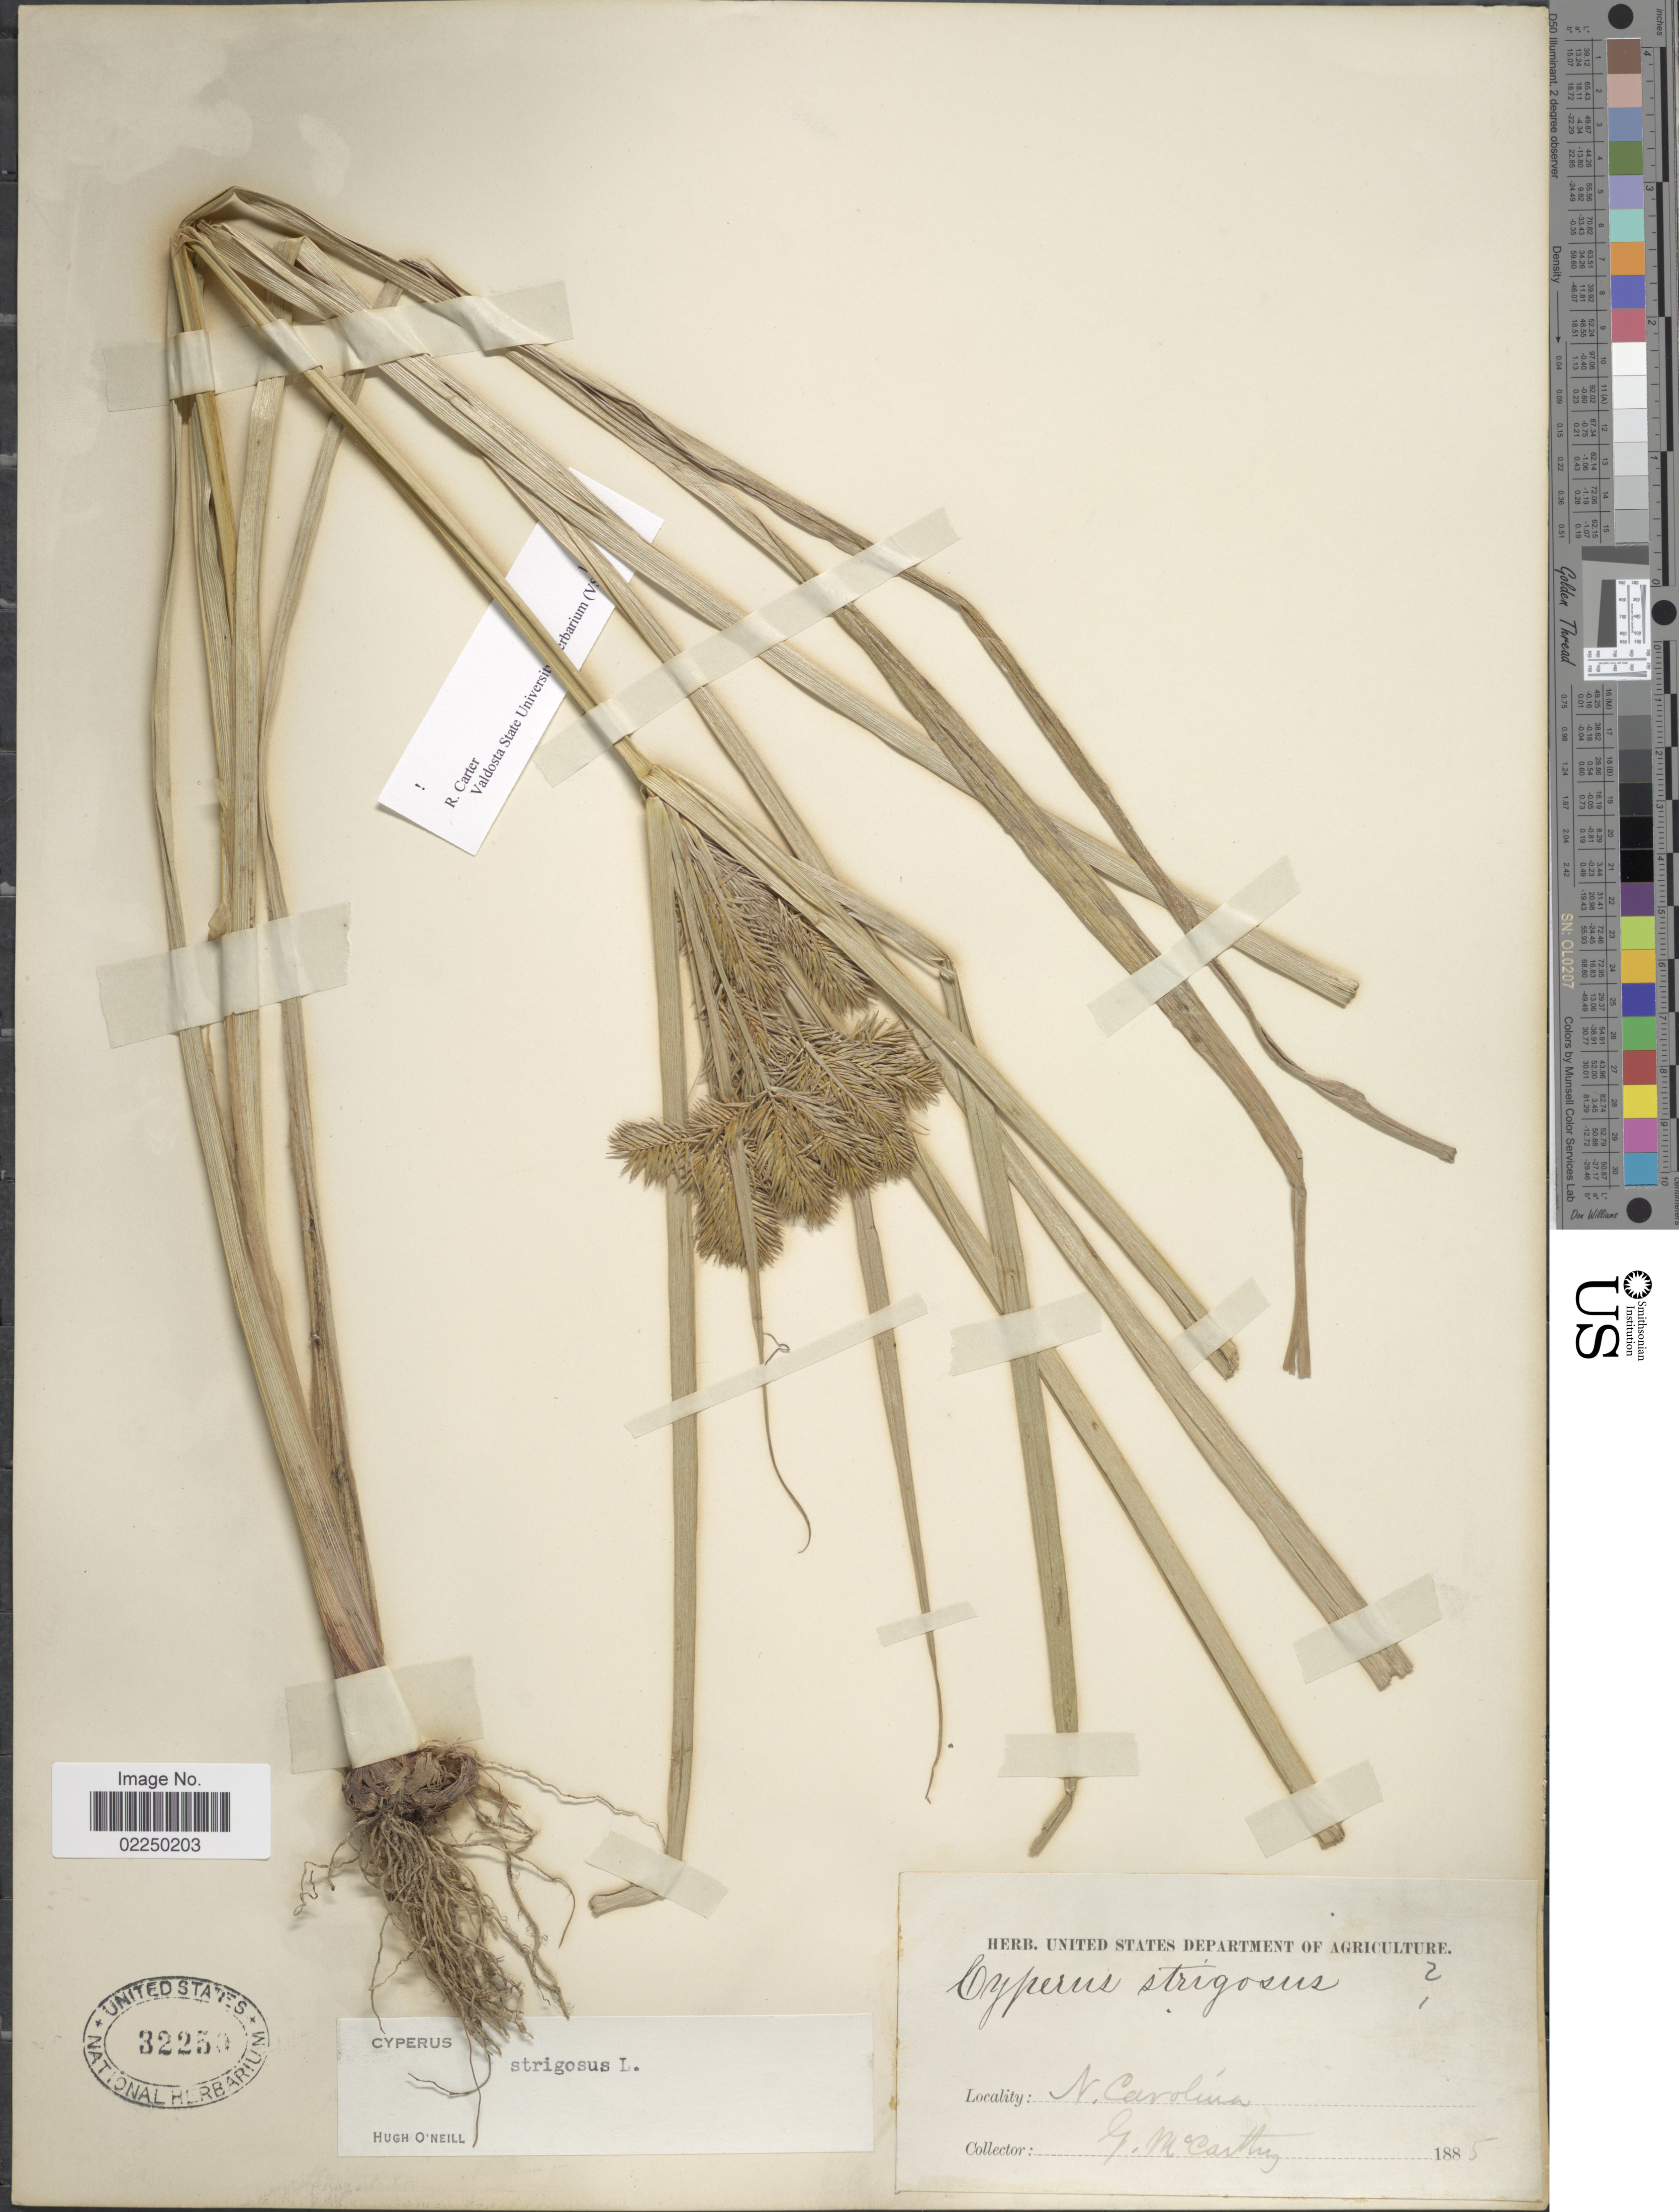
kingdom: Plantae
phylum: Tracheophyta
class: Liliopsida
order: Poales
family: Cyperaceae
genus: Cyperus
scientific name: Cyperus strigosus L.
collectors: G. McCarthy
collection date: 1885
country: United States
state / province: North Carolina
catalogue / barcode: US 32250